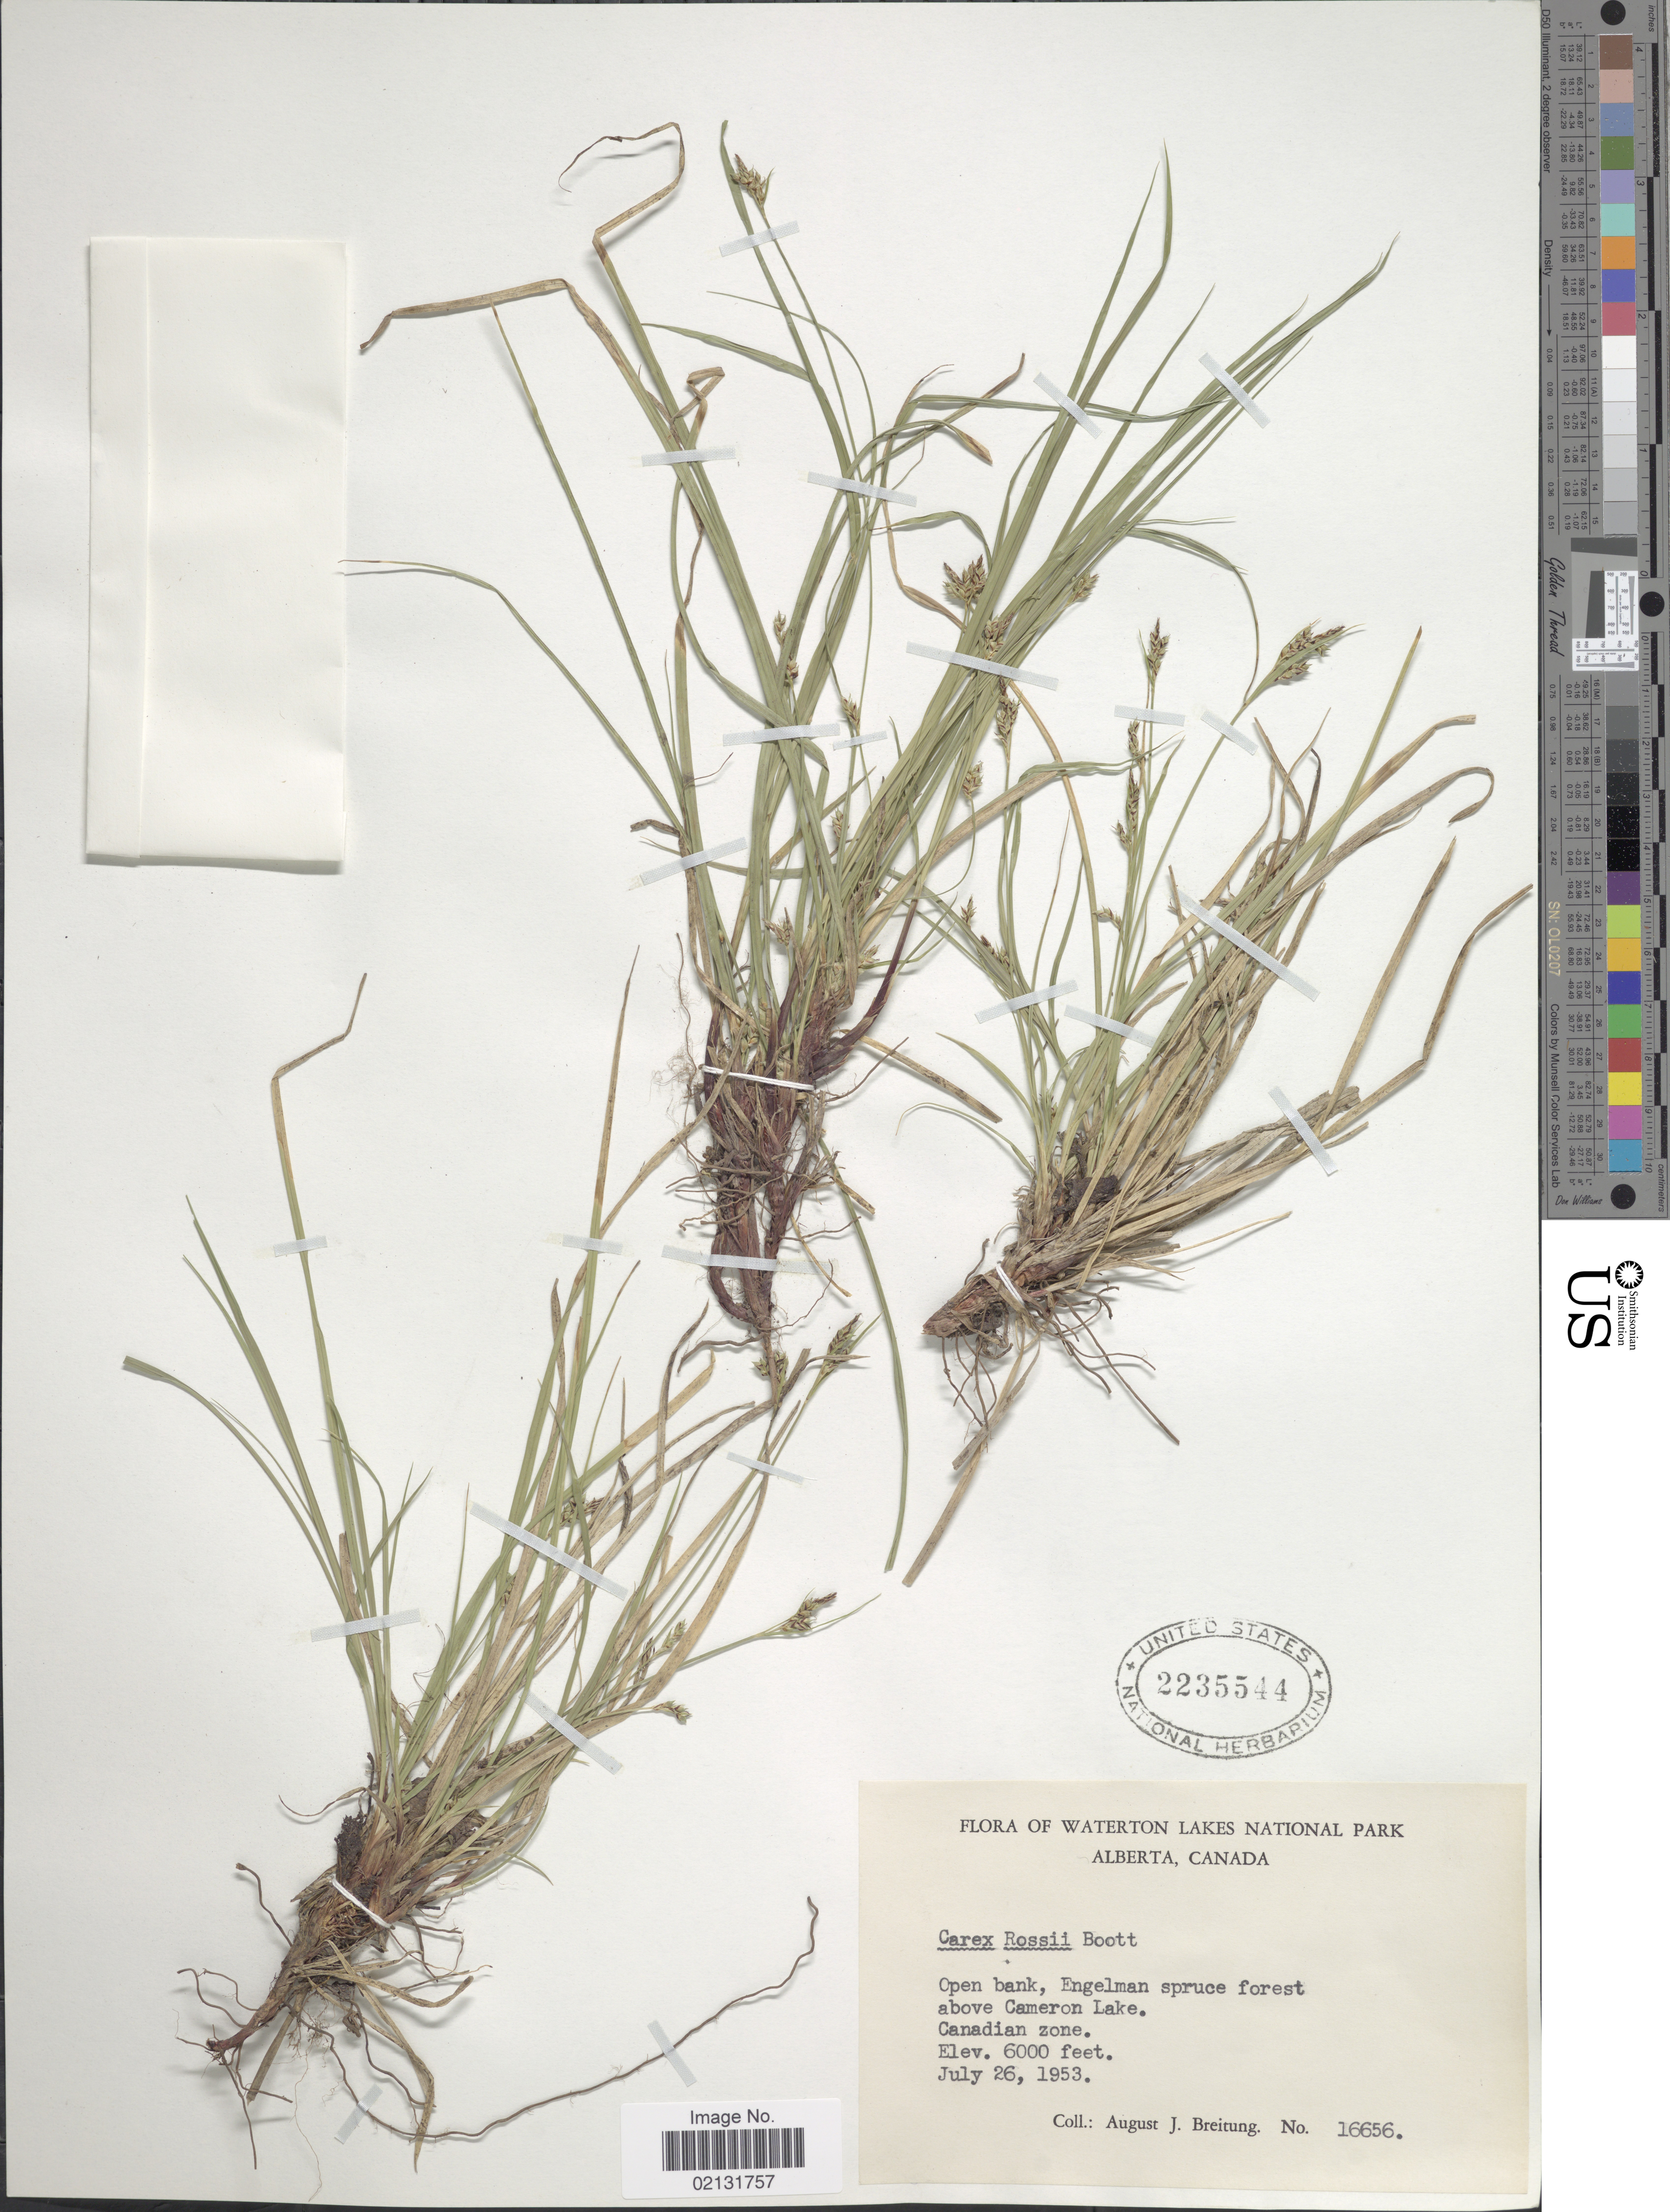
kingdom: Plantae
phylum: Tracheophyta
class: Liliopsida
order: Poales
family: Cyperaceae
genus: Carex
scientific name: Carex rossii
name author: Boott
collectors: A. Breitung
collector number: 16656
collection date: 1953-07-26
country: Canada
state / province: Alberta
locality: Waterton Lakes National Park, open bank, Engelman spruce forest above Cameron Lake, Canadian Zone.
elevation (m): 1829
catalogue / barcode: US 2235544